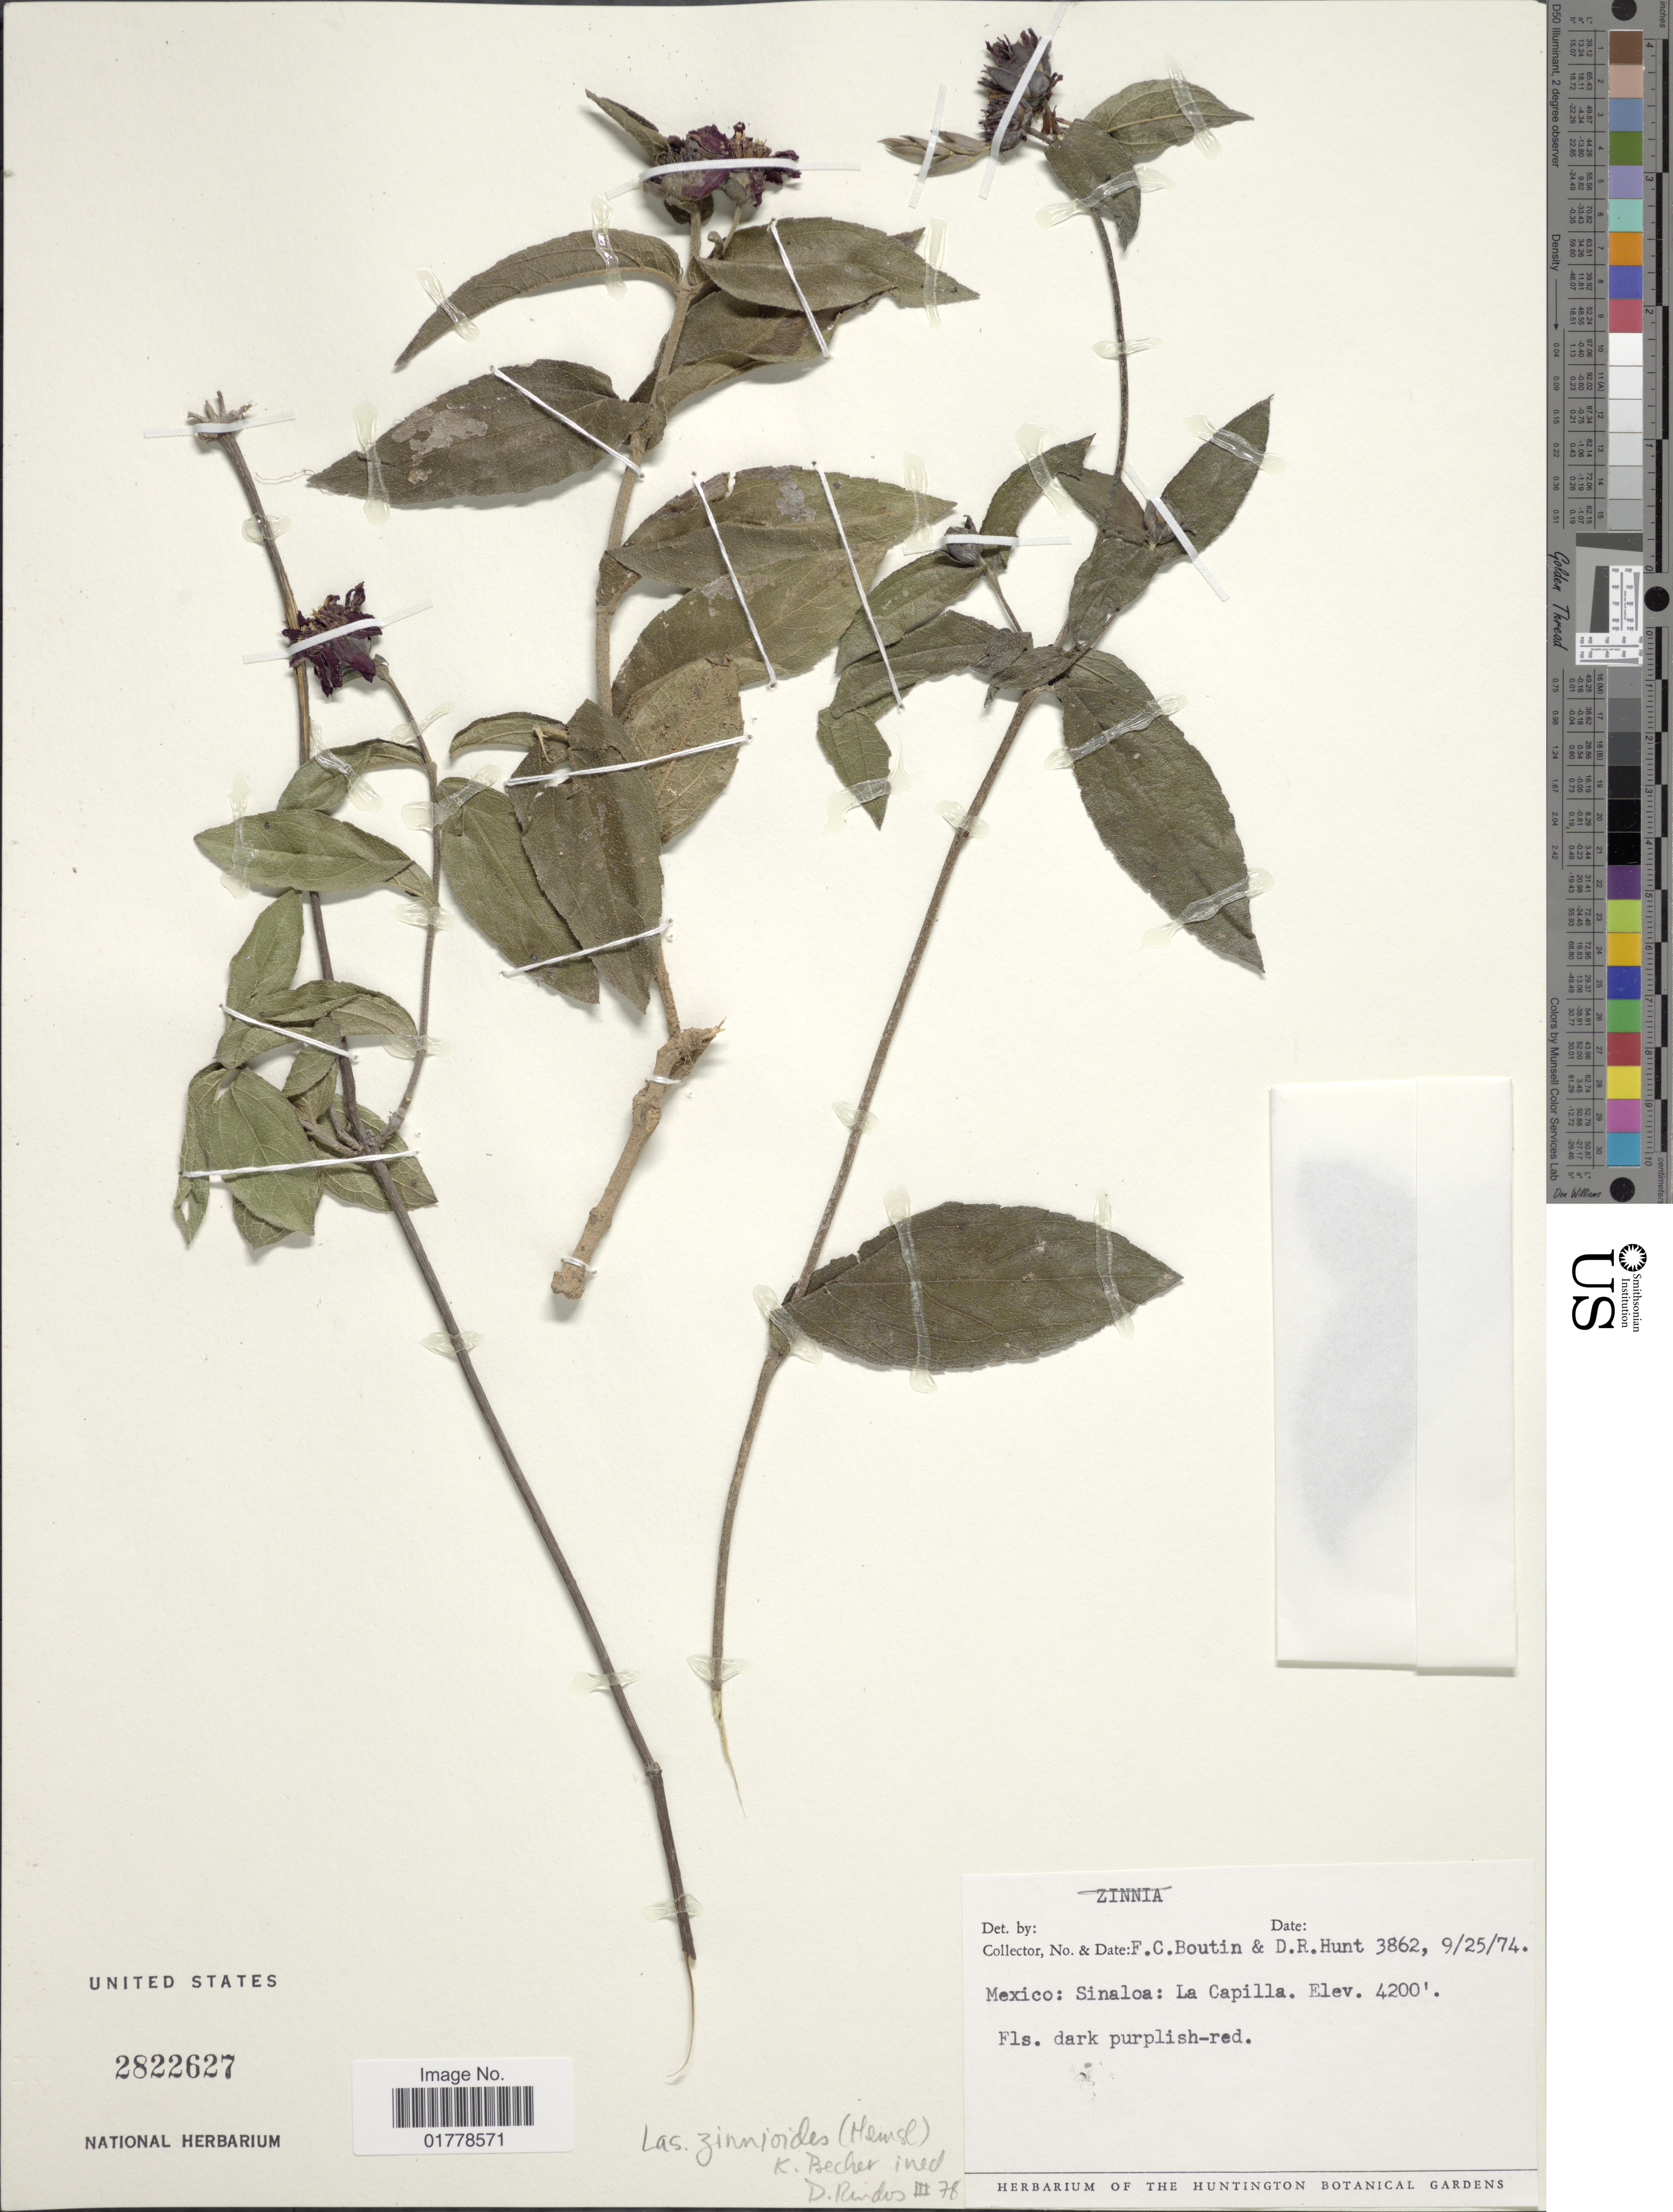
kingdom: Plantae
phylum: Tracheophyta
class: Magnoliopsida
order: Asterales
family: Asteraceae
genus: Lasianthaea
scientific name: Lasianthaea zinnioides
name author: Hemsl. & K. Becker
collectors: F. Boutin & D. R. Hunt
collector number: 3862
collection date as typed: Transcribed d/m/y: 25/9/74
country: Mexico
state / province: Sinaloa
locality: Mexico: Sinaloa: La Capilla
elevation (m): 1280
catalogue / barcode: US 2822627